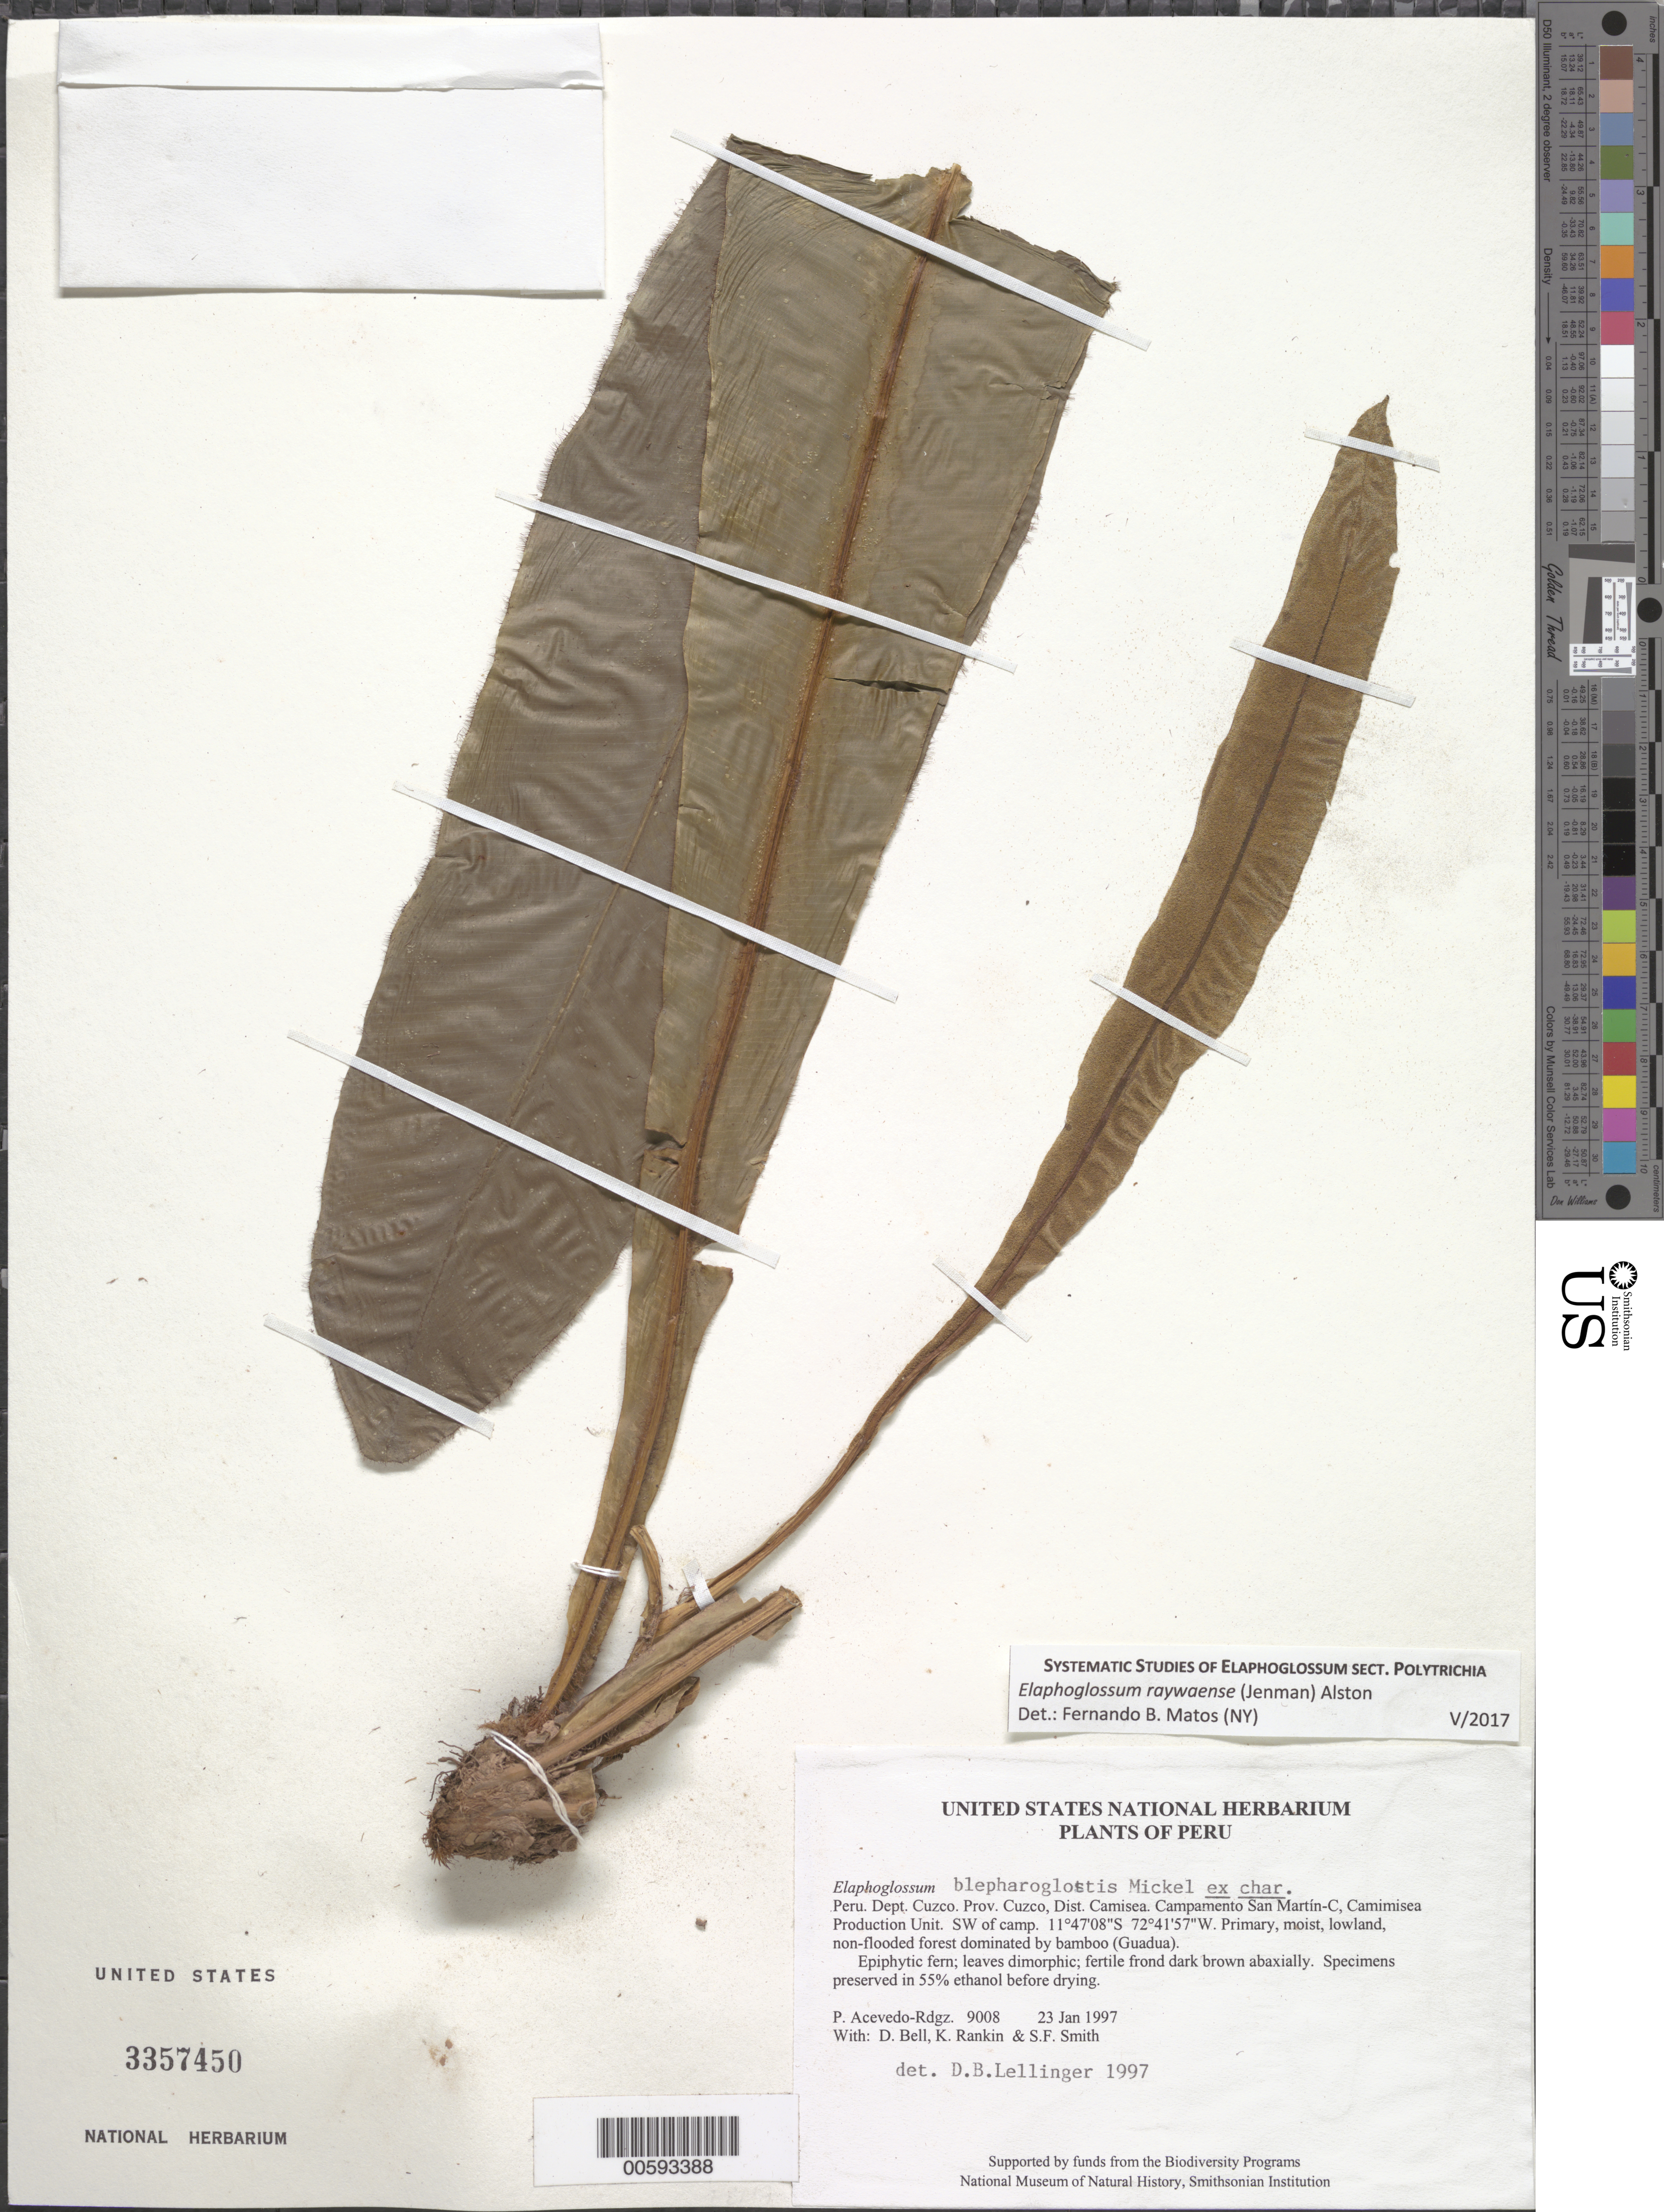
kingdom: Plantae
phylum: Tracheophyta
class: Polypodiopsida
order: Polypodiales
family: Dryopteridaceae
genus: Elaphoglossum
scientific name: Elaphoglossum blepheroglottis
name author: Mickel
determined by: Lellinger, David B., (BOT), Smithsonian Institution - National Museum of Natural History (UNITED STATES)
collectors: P. Acevedo-Rodr., D. A. Bell, K. B. Rankin & S.F. Smith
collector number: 9008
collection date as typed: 23 Jan 1997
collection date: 1997-01-23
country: Peru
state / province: Cusco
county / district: Cusco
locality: Districto Camisea, Campamento San Martín-C, Camimisea Production Unit. SW of camp.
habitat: Primary, moist, lowland, non-flooded forest dominated by bamboo (Guadua).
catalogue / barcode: US 3357450